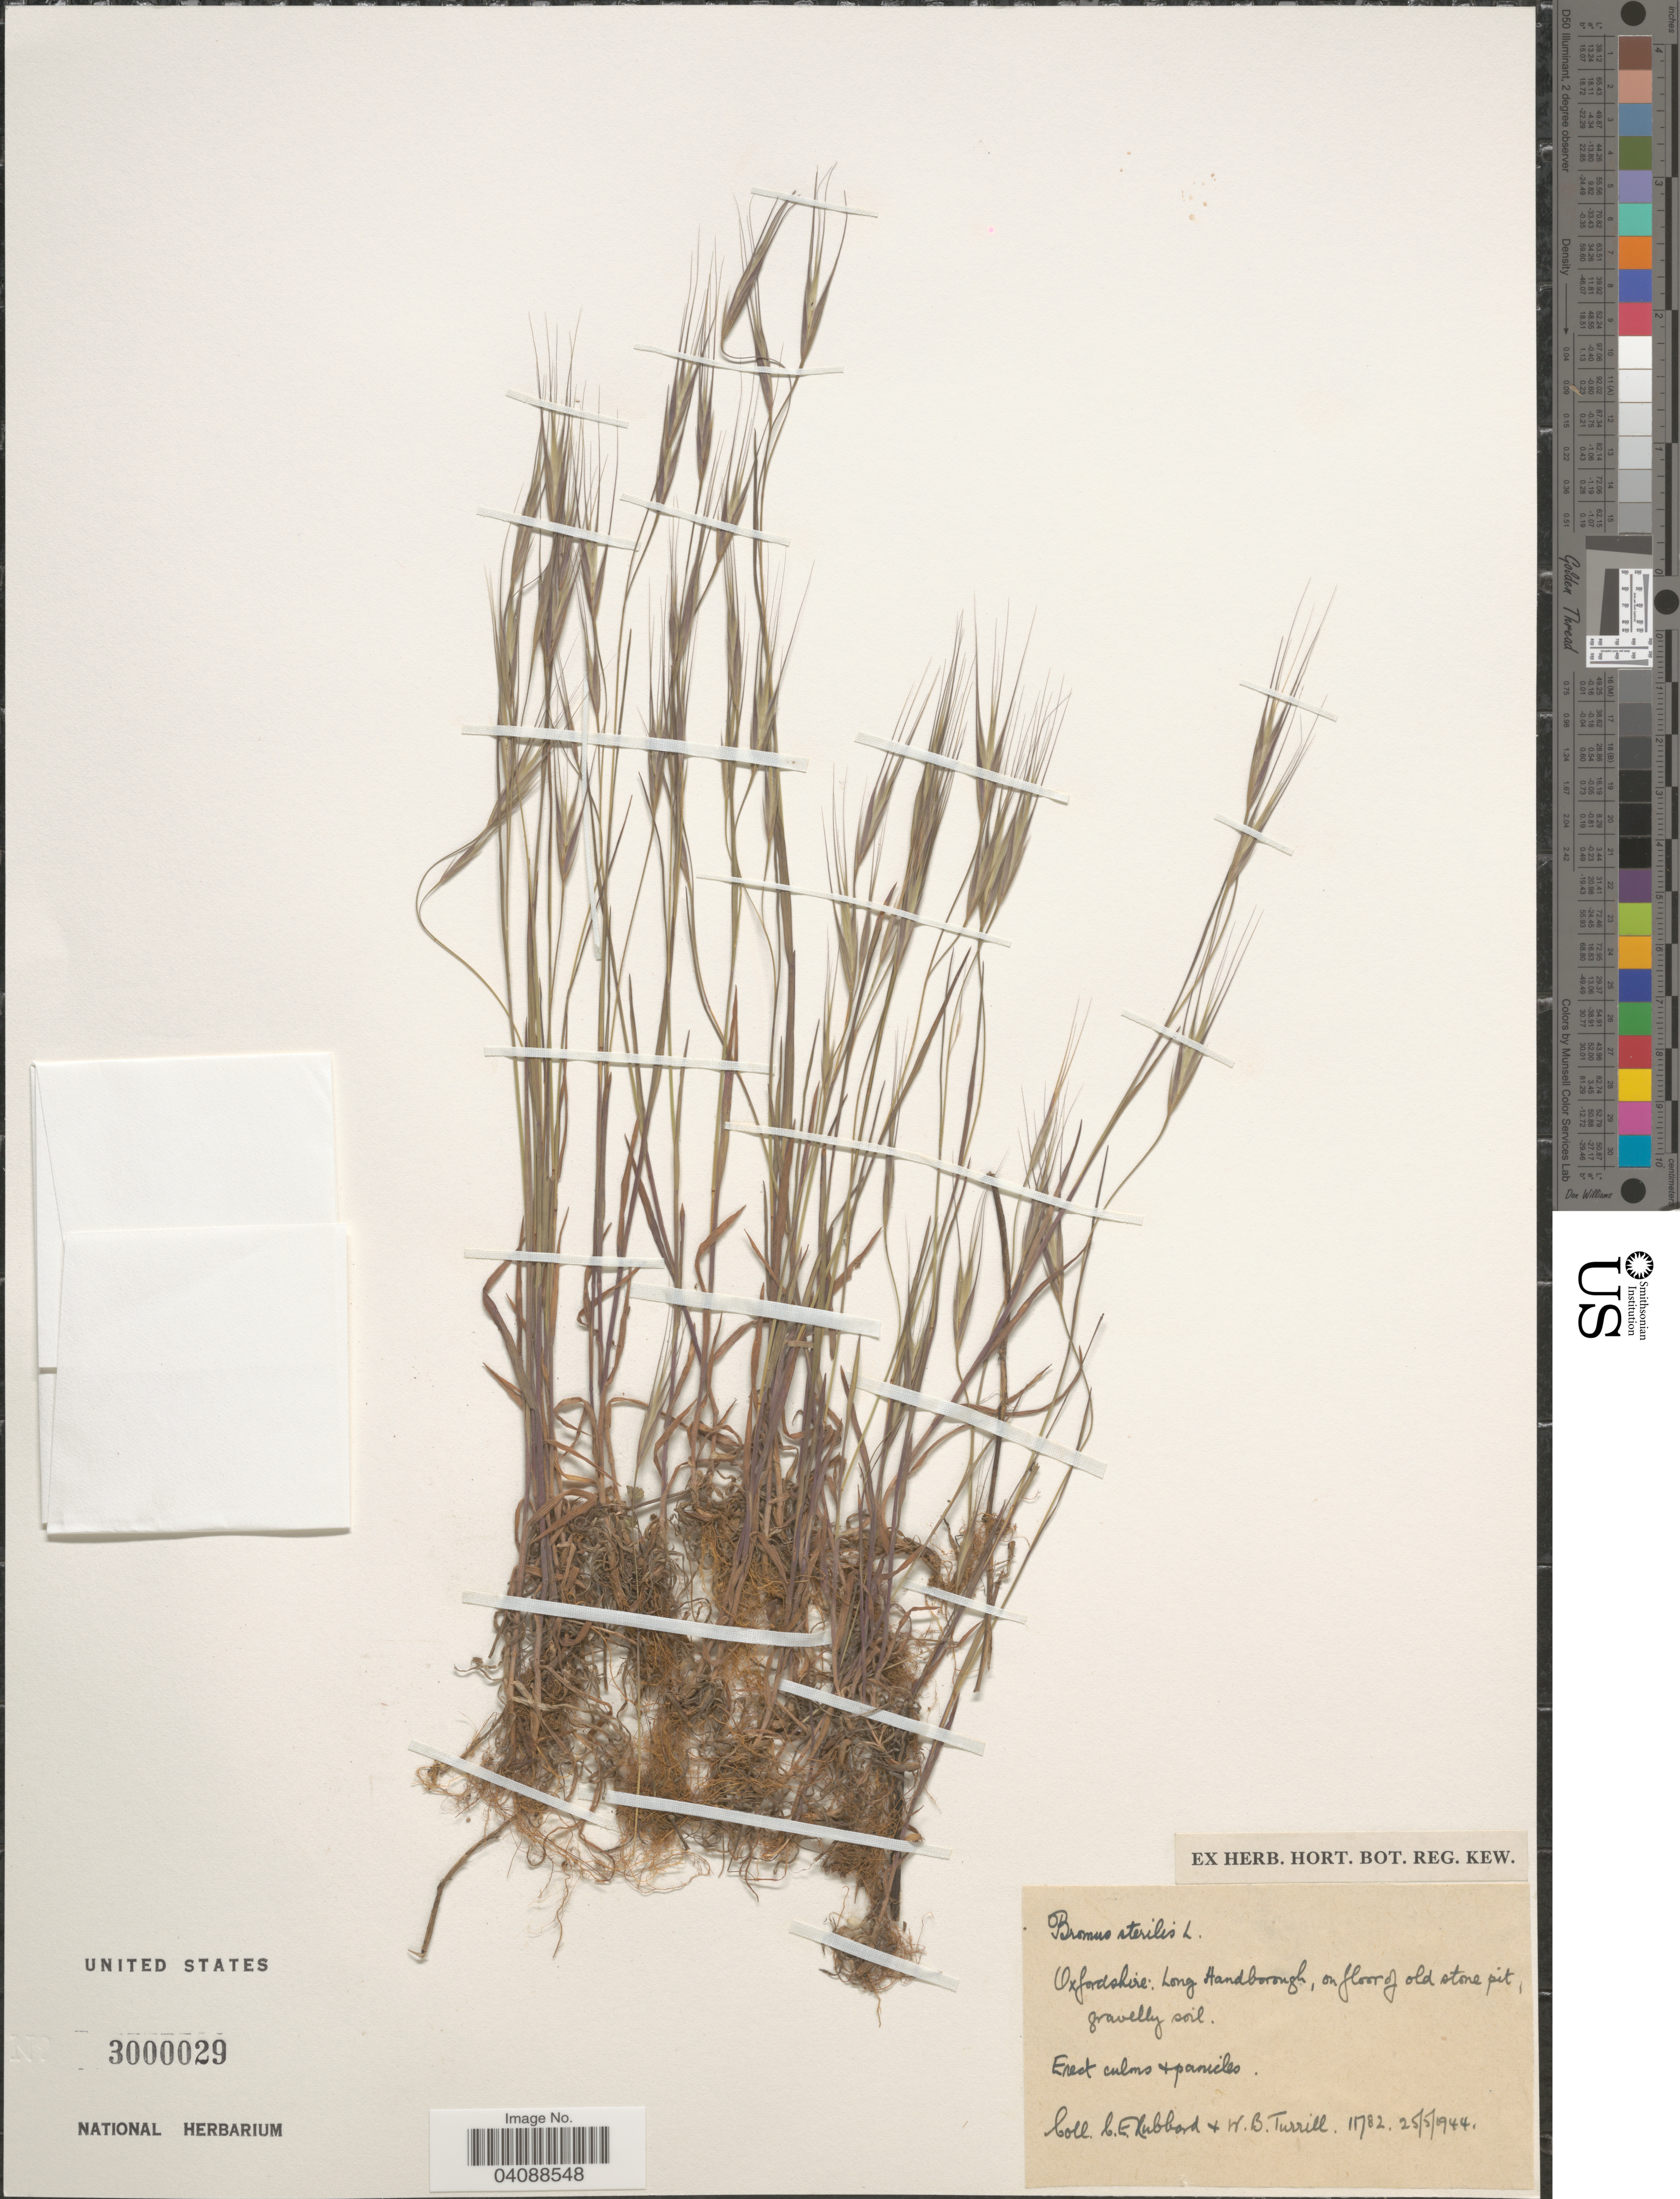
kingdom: Plantae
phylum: Tracheophyta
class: Liliopsida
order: Poales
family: Poaceae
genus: Bromus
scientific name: Bromus sterilis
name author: L.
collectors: C. E. Hubbard & W. B. Turrill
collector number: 11782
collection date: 1944-05-25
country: United Kingdom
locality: Oxfordshire: Long Handborough, on floor of old stone pit, gravelly soil.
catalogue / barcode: US 3000029